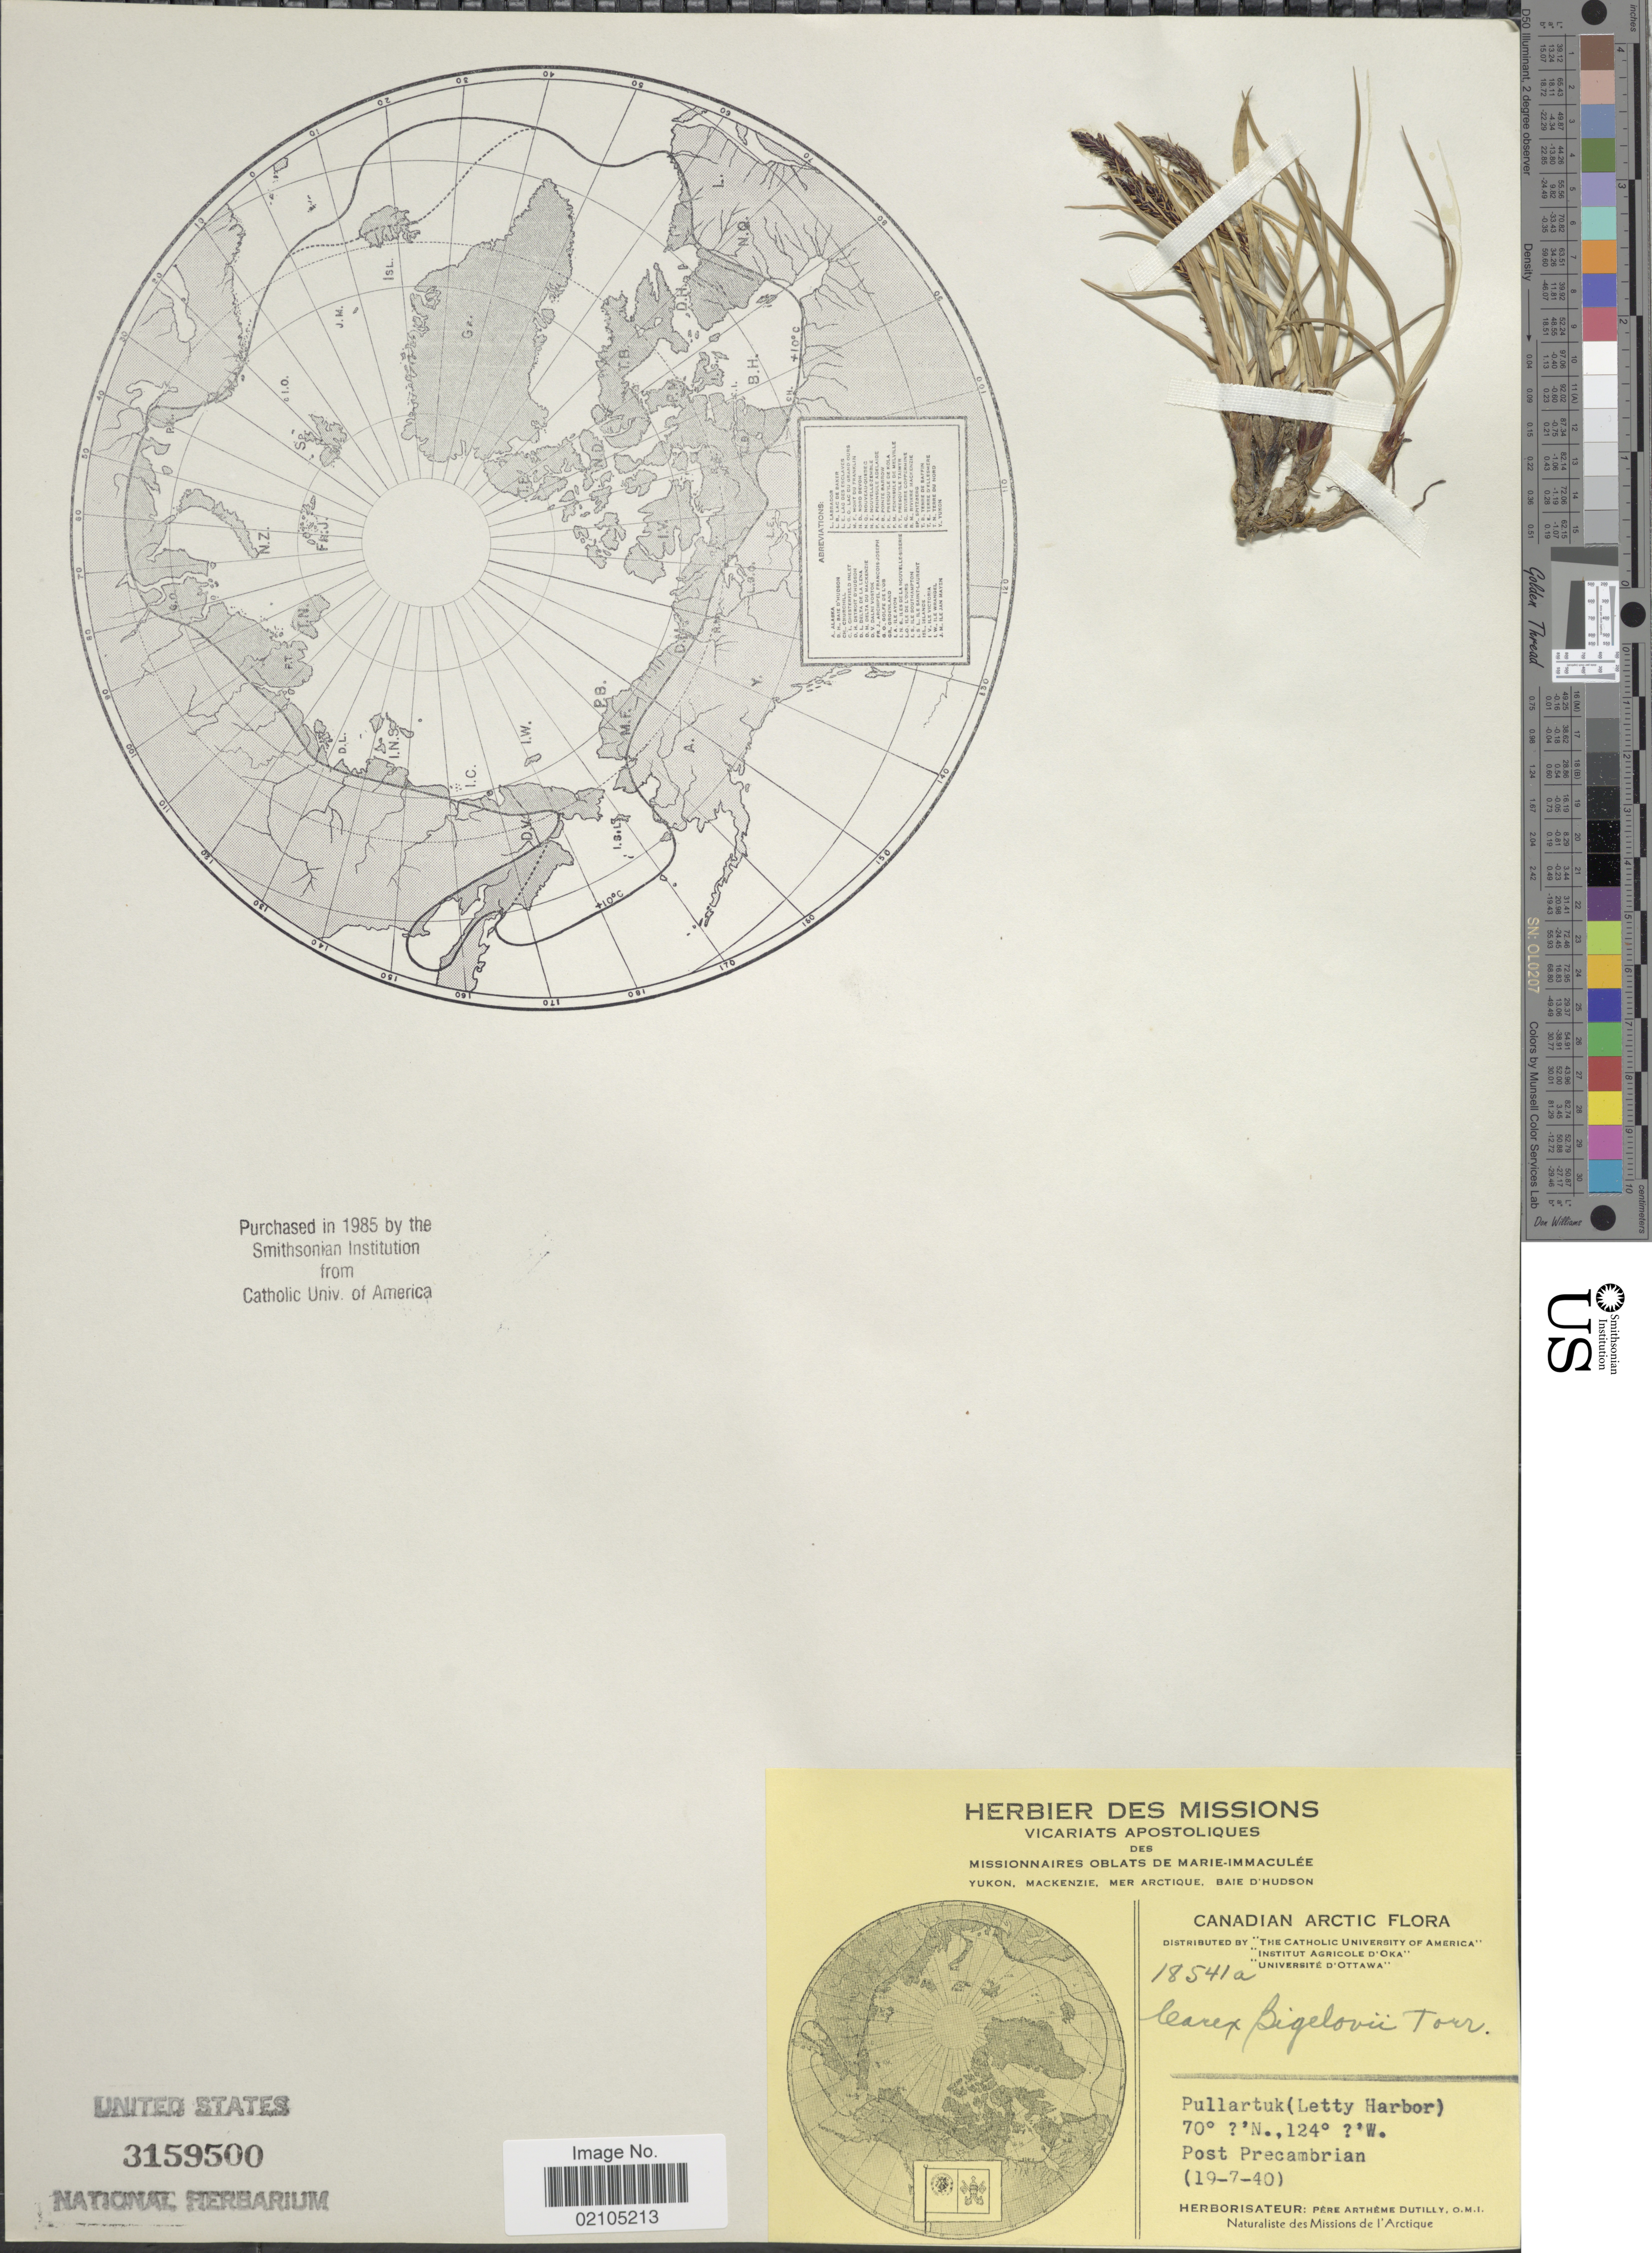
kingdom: Plantae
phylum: Tracheophyta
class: Liliopsida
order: Poales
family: Cyperaceae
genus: Carex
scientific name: Carex bigelowii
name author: Torr. ex Schwein.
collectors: A. Dutilly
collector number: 18541a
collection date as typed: Transcribed d/m/y: 19/7/40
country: Canada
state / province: Northwest Territories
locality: Canadian Arctic. Pullartuk (Letty Harbor), Post Precambrian.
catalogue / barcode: US 3159500